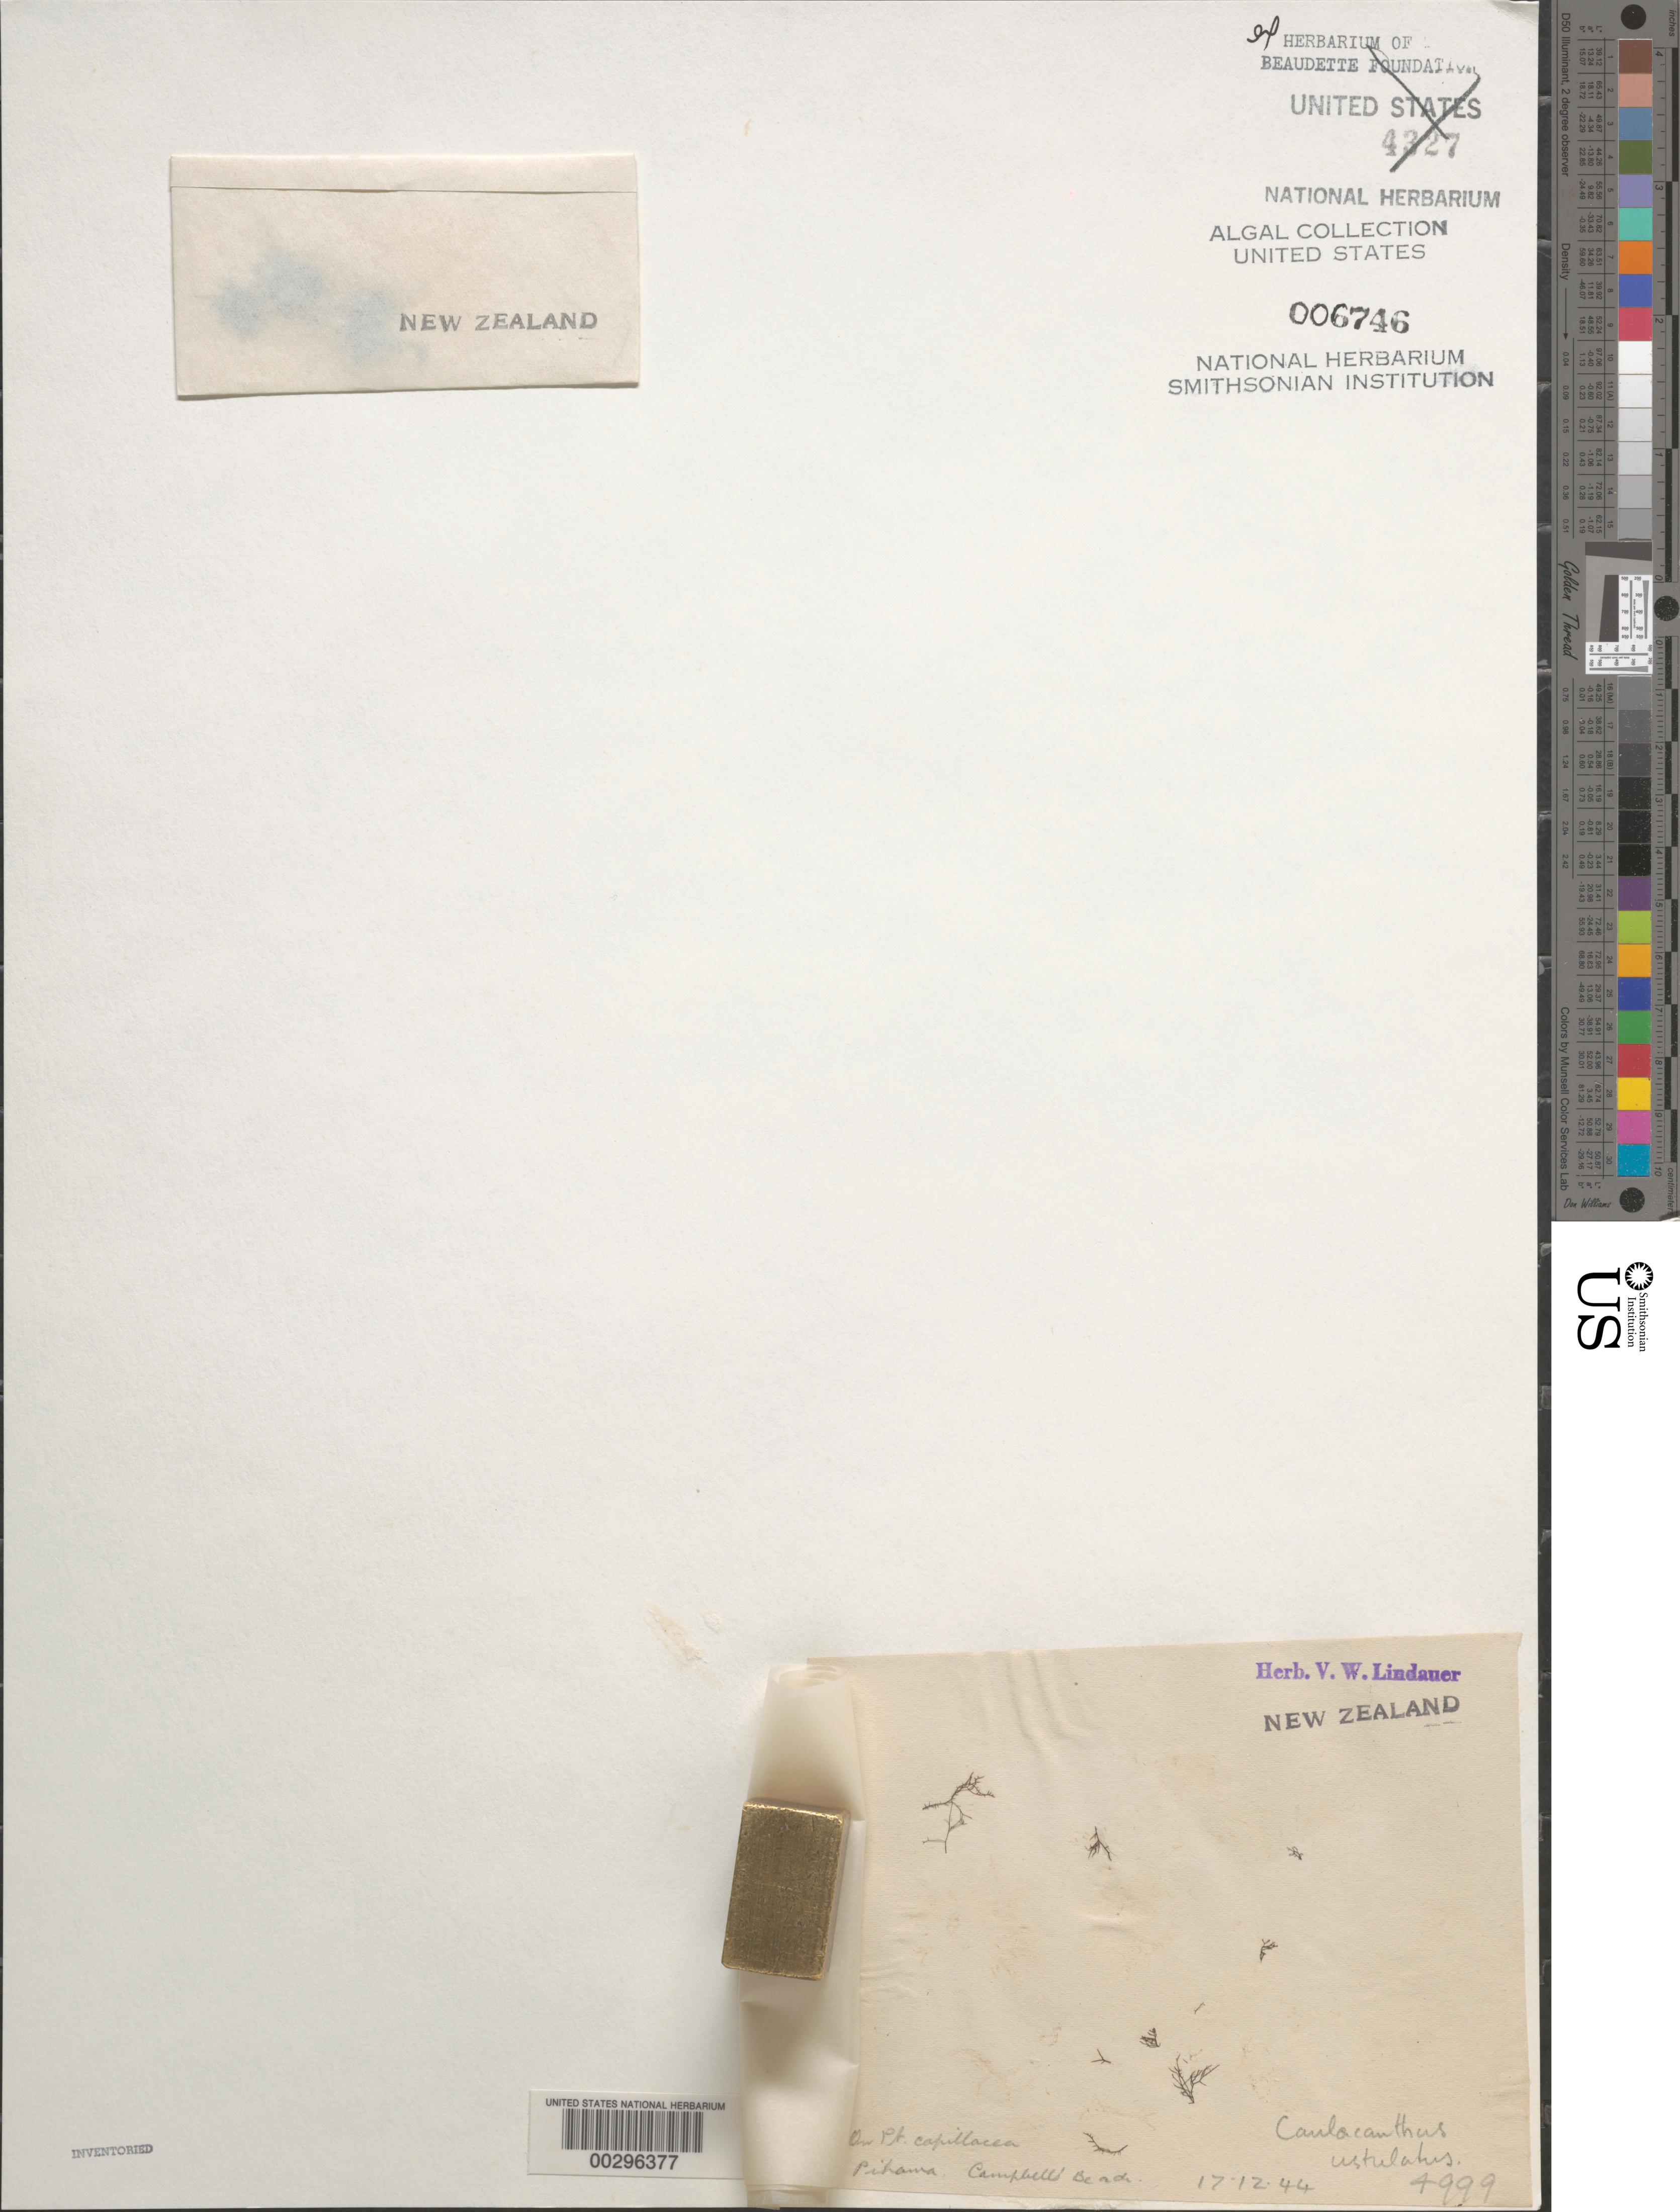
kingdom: Plantae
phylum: Rhodophyta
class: Florideophyceae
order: Gigartinales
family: Caulacanthaceae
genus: Caulacanthus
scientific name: Caulacanthus ustulatus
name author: (Mert. ex Turner) Kütz.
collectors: V. Lindauer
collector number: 4999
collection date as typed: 17 Dec 1944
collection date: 1944-12-17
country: New Zealand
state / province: Taranaki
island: North Island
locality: Pihama, Campbell's Beach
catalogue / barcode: US 6746